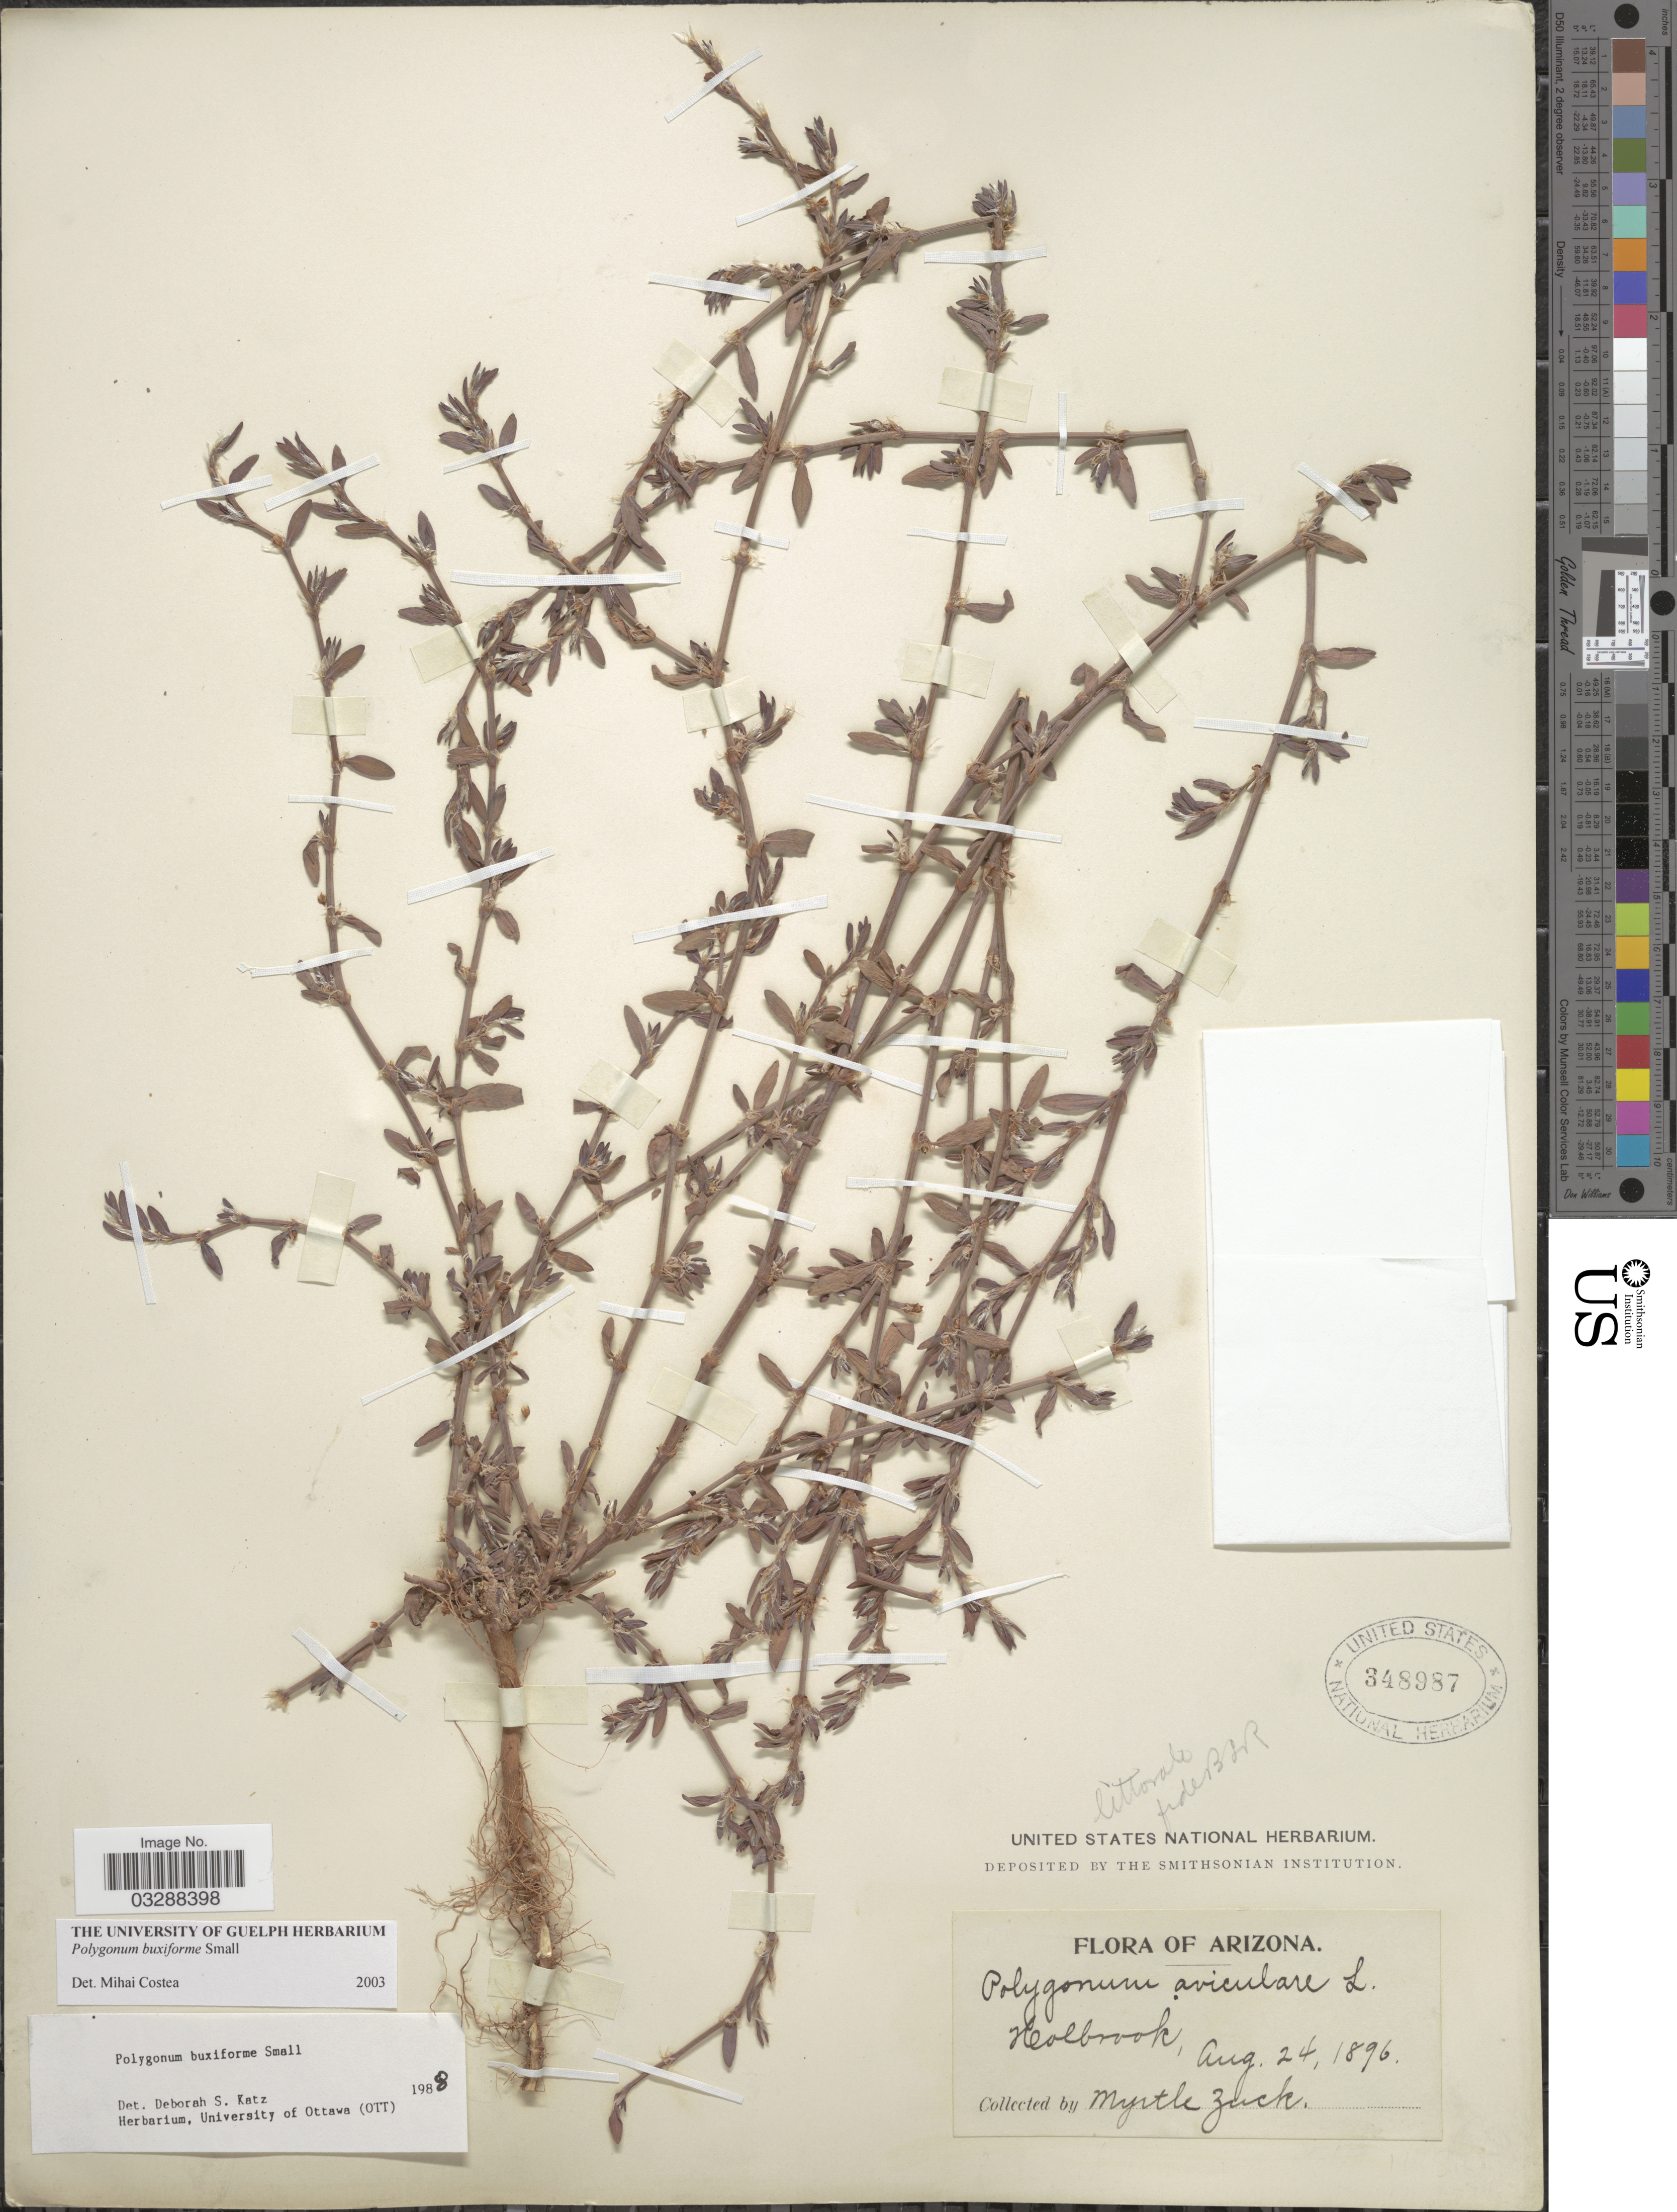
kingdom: Plantae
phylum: Tracheophyta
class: Magnoliopsida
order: Caryophyllales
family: Polygonaceae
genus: Polygonum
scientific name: Polygonum buxiforme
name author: Small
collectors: M. Zuck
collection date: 1896-08-24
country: United States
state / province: Arizona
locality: Holbrook.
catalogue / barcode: US 348987